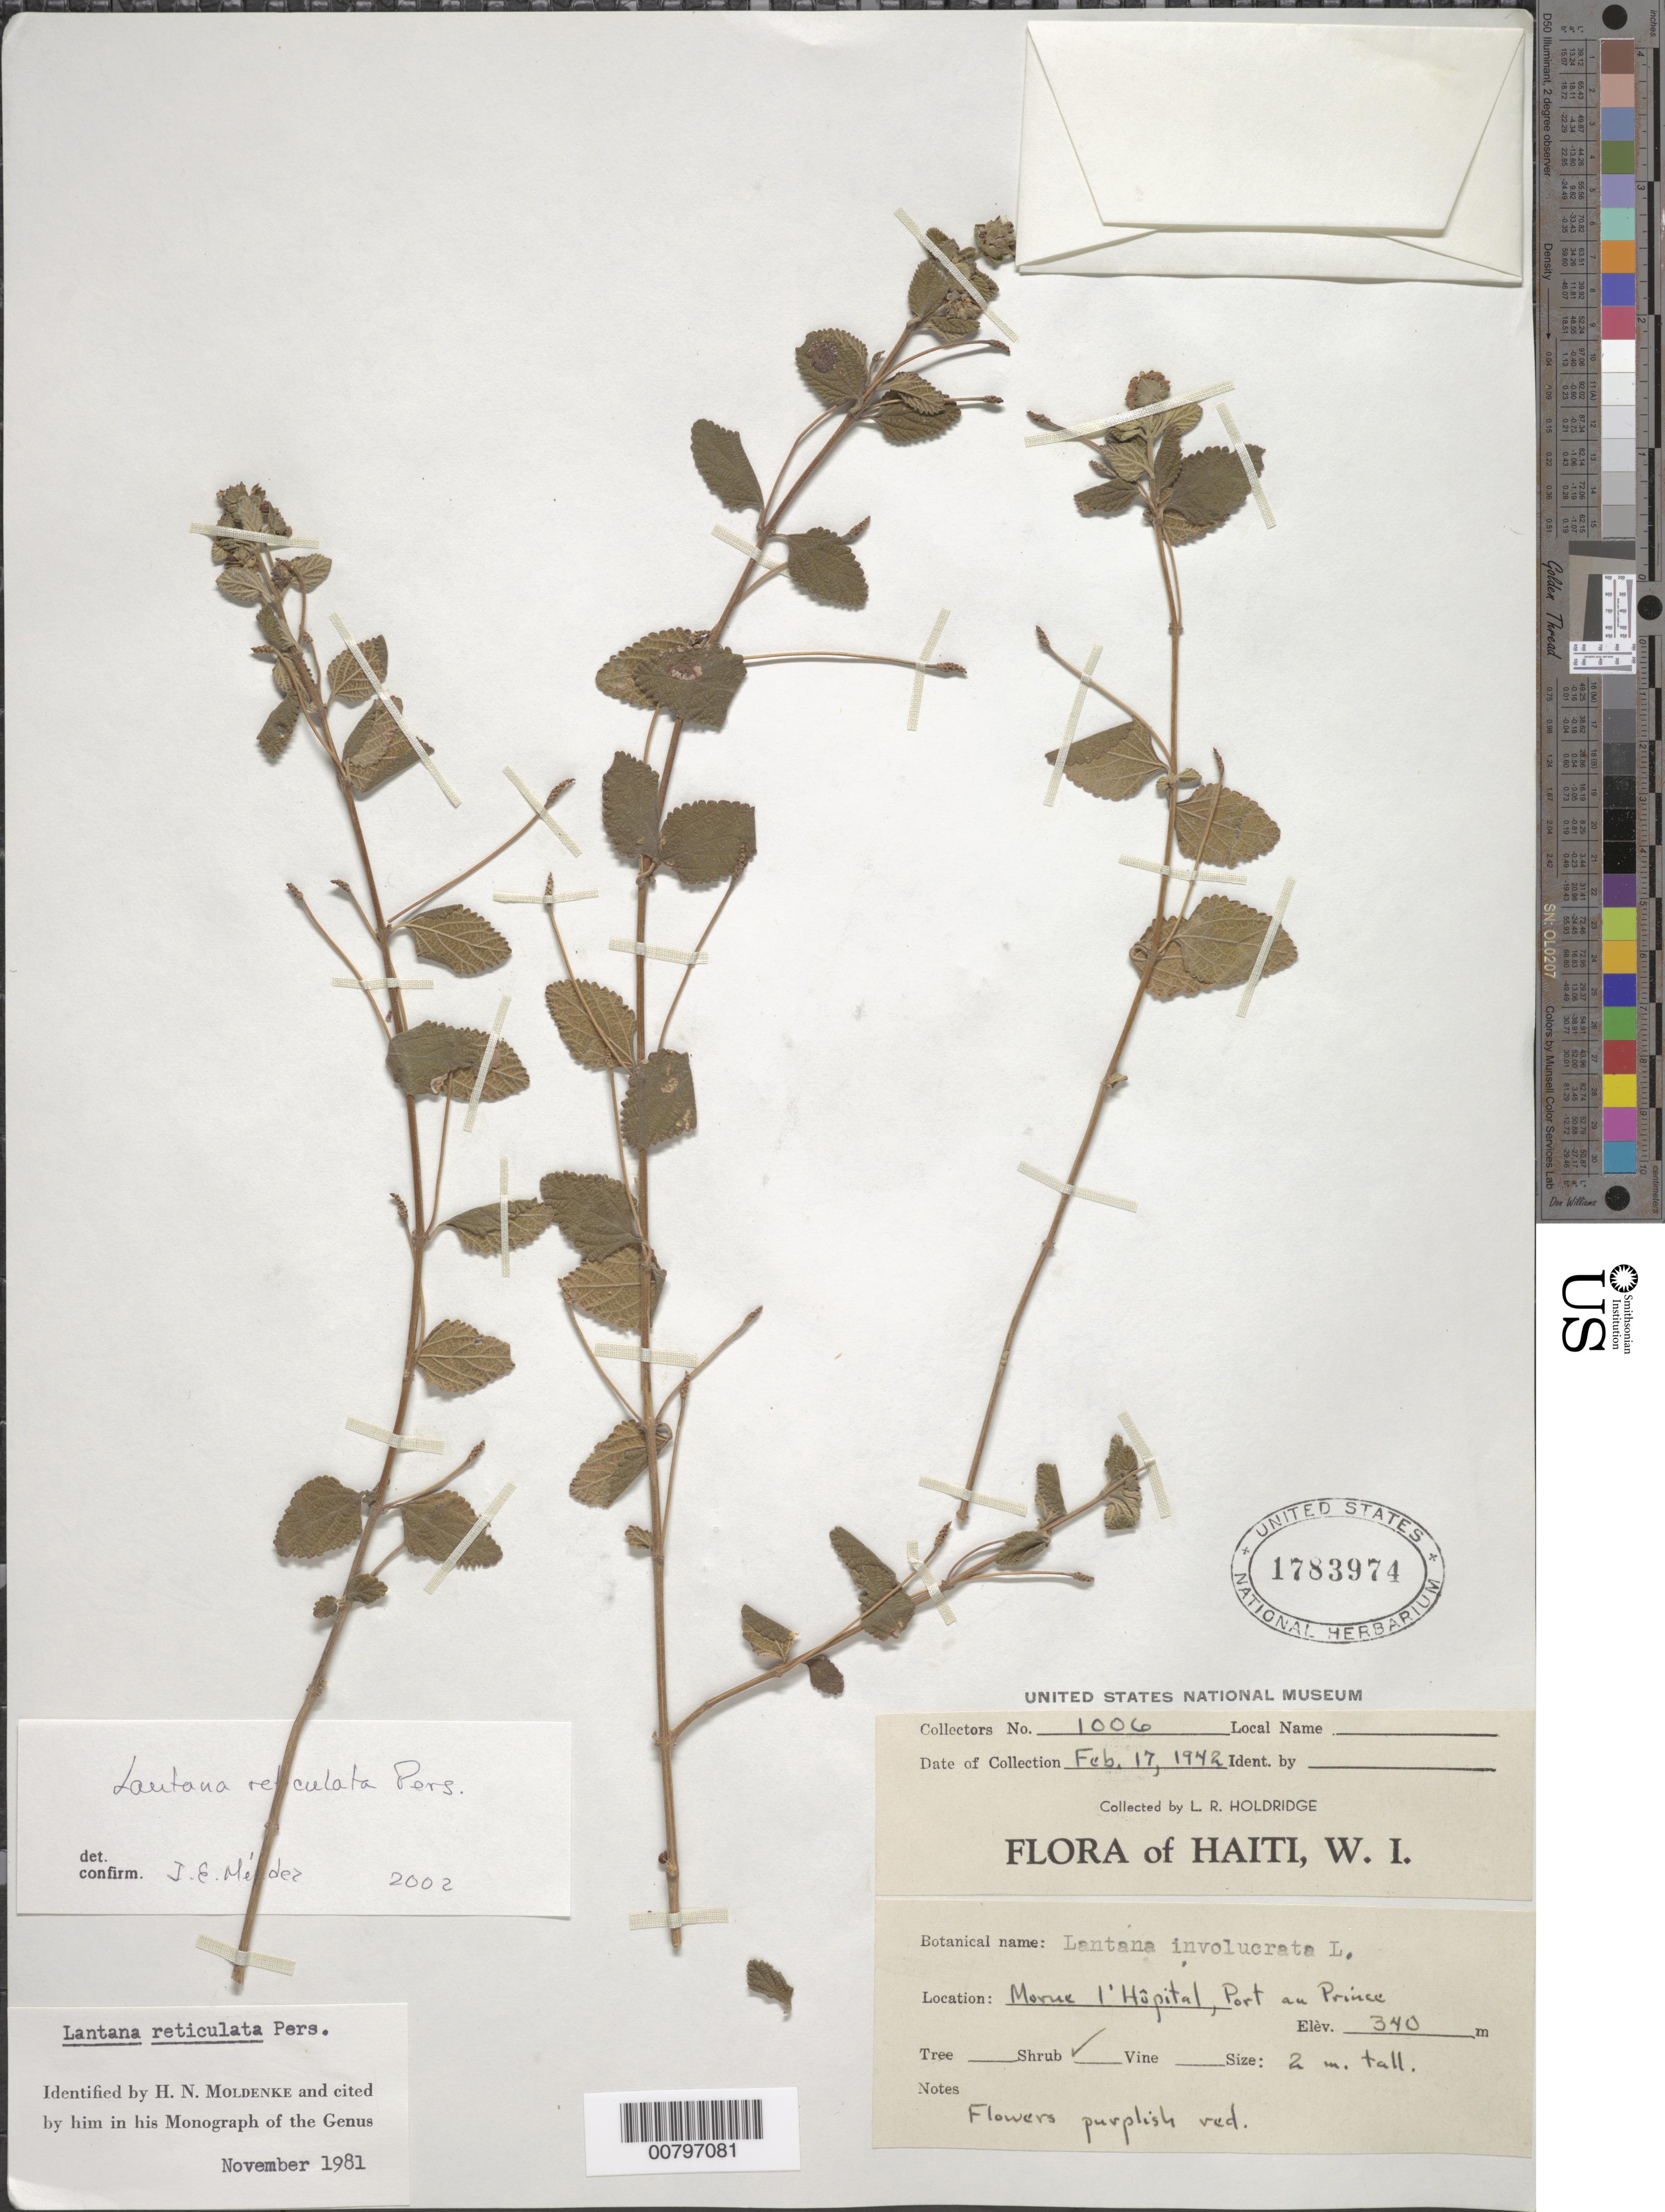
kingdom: Plantae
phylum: Tracheophyta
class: Magnoliopsida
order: Lamiales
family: Verbenaceae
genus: Lantana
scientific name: Lantana reticulata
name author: Pers.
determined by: Méndez, Isidro E., (HIPC)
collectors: L. Holdridge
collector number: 1006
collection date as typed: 17 Feb 1942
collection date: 1942-02-17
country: Haiti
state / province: Ouest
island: Hispaniola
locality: Morne l' Hôpital, Port-au-Prince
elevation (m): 340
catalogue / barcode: US 1783974